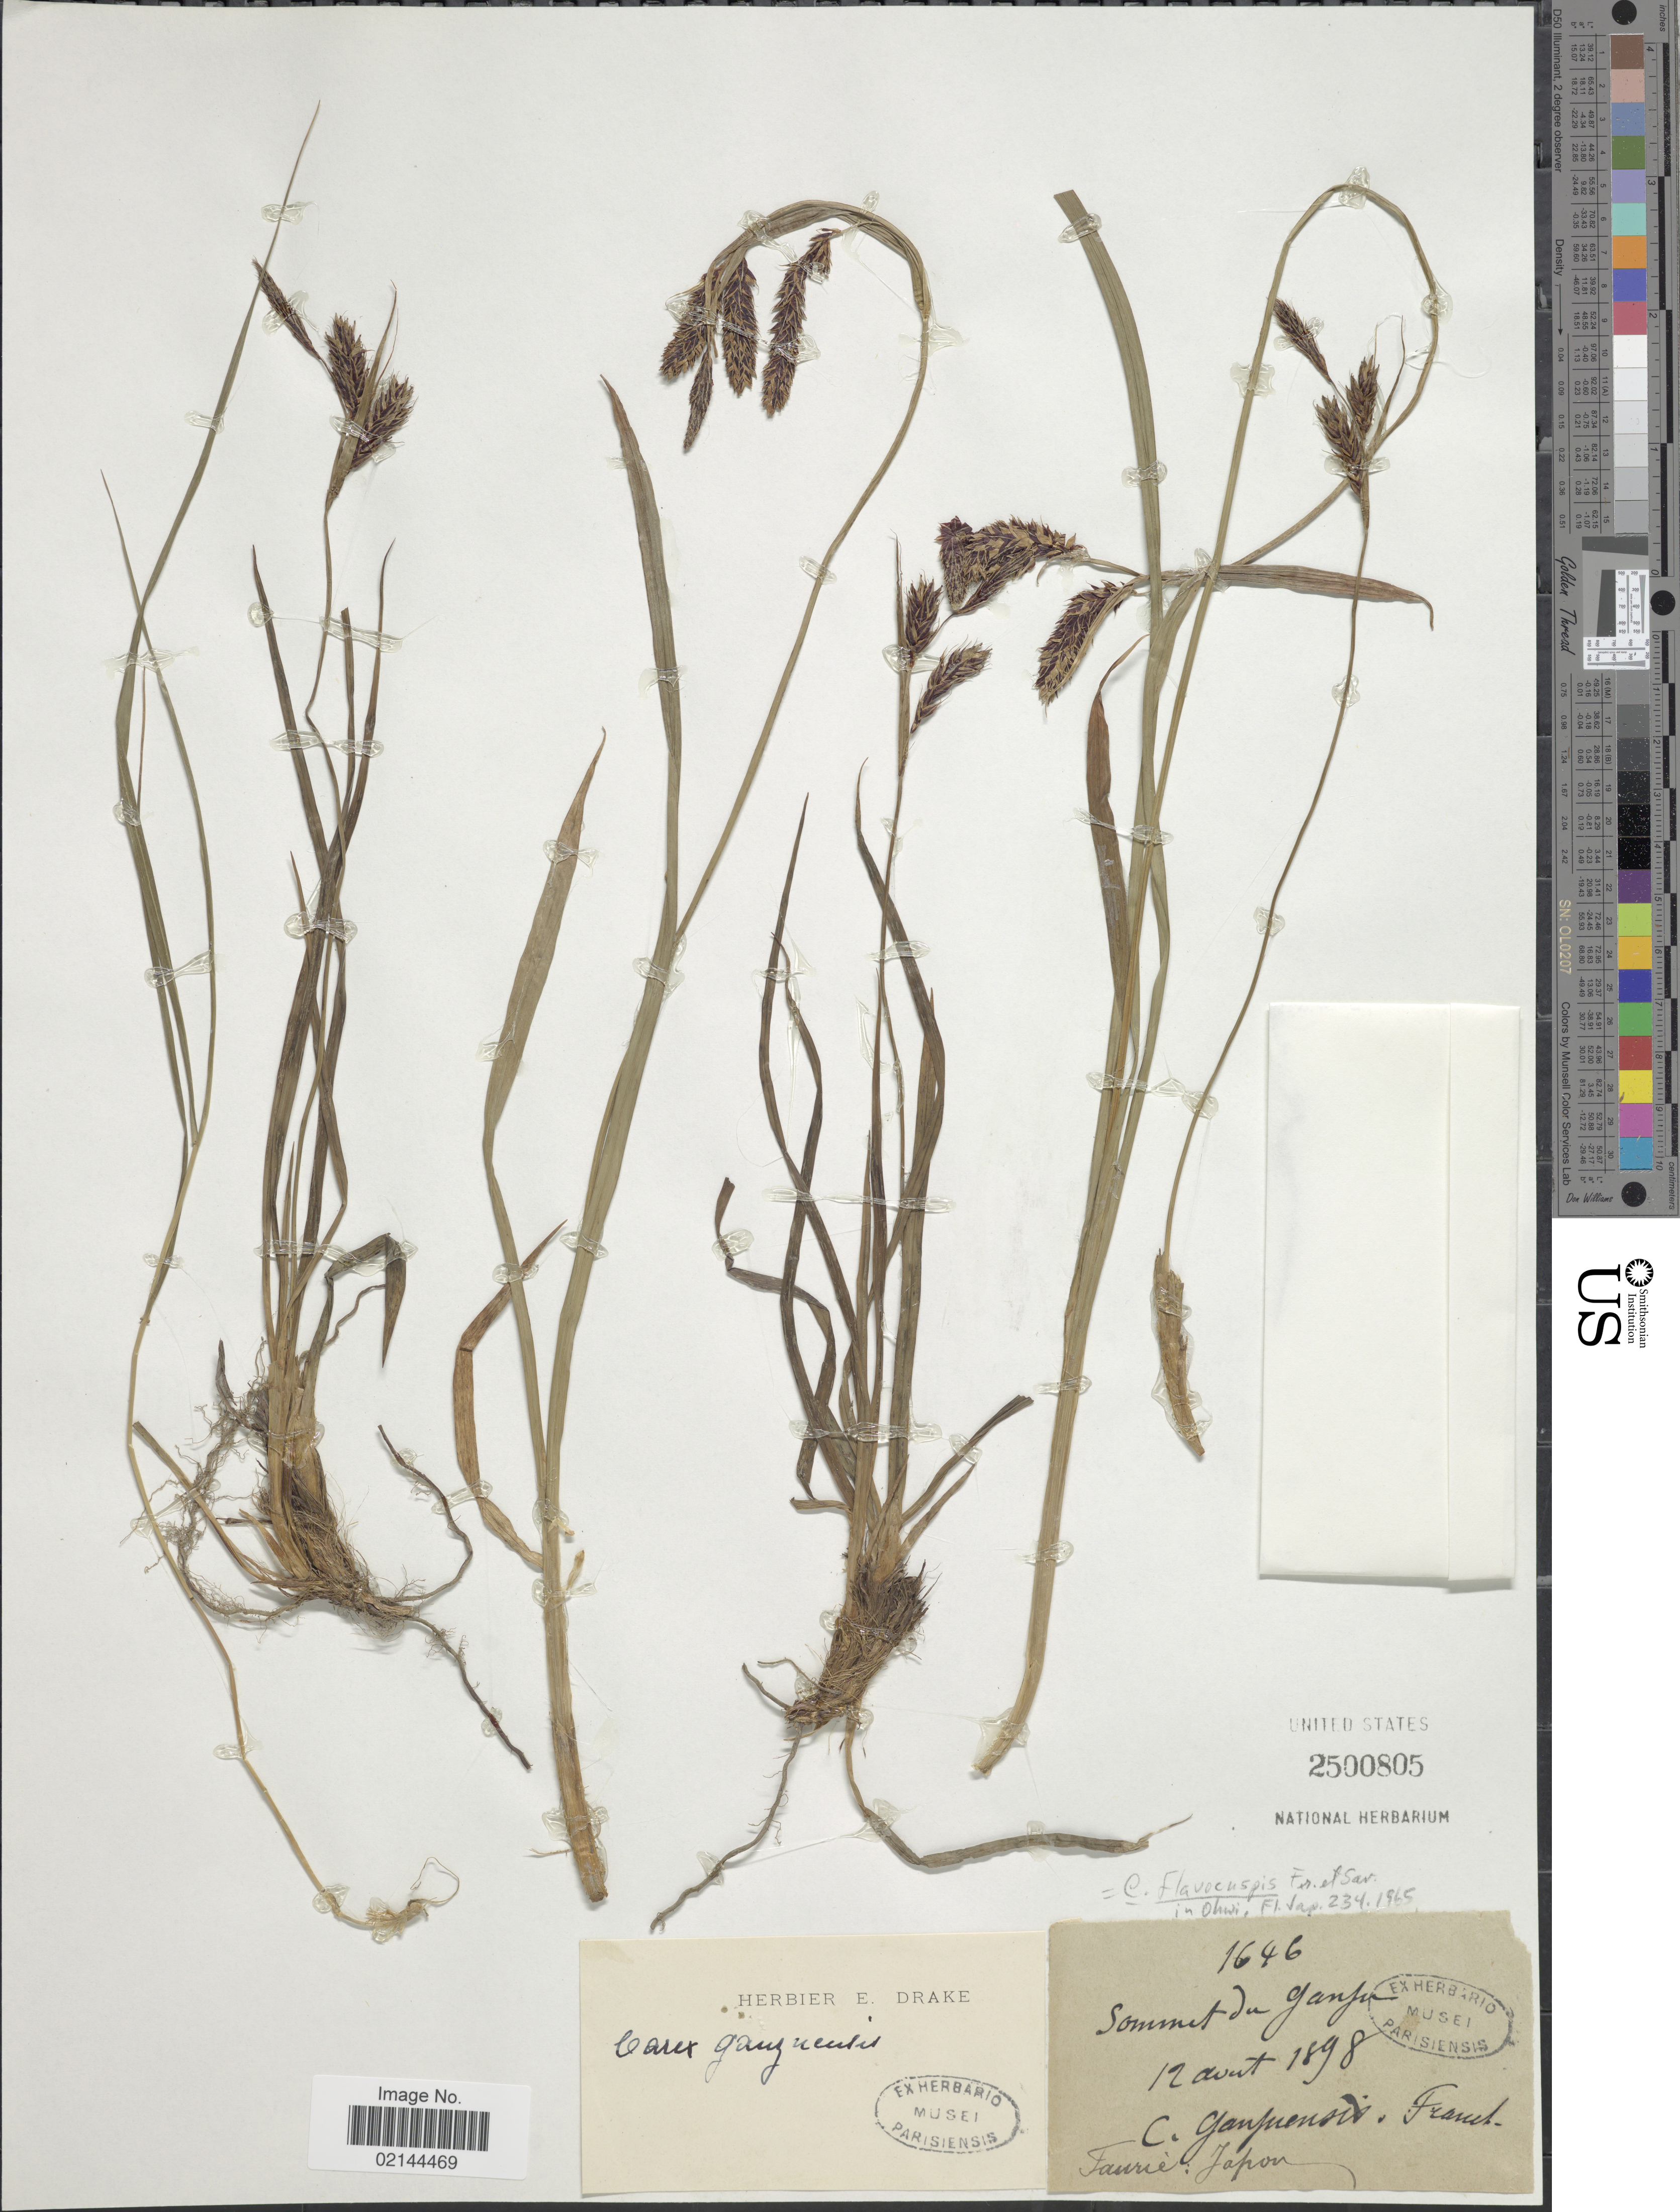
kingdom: Plantae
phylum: Tracheophyta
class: Liliopsida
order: Poales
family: Cyperaceae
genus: Carex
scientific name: Carex flavocuspis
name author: Franch. & Sav.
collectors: -. Faurie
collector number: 1646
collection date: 1898-08-12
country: Japan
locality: Sommet du Ganga. Japon.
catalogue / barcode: US 2500805